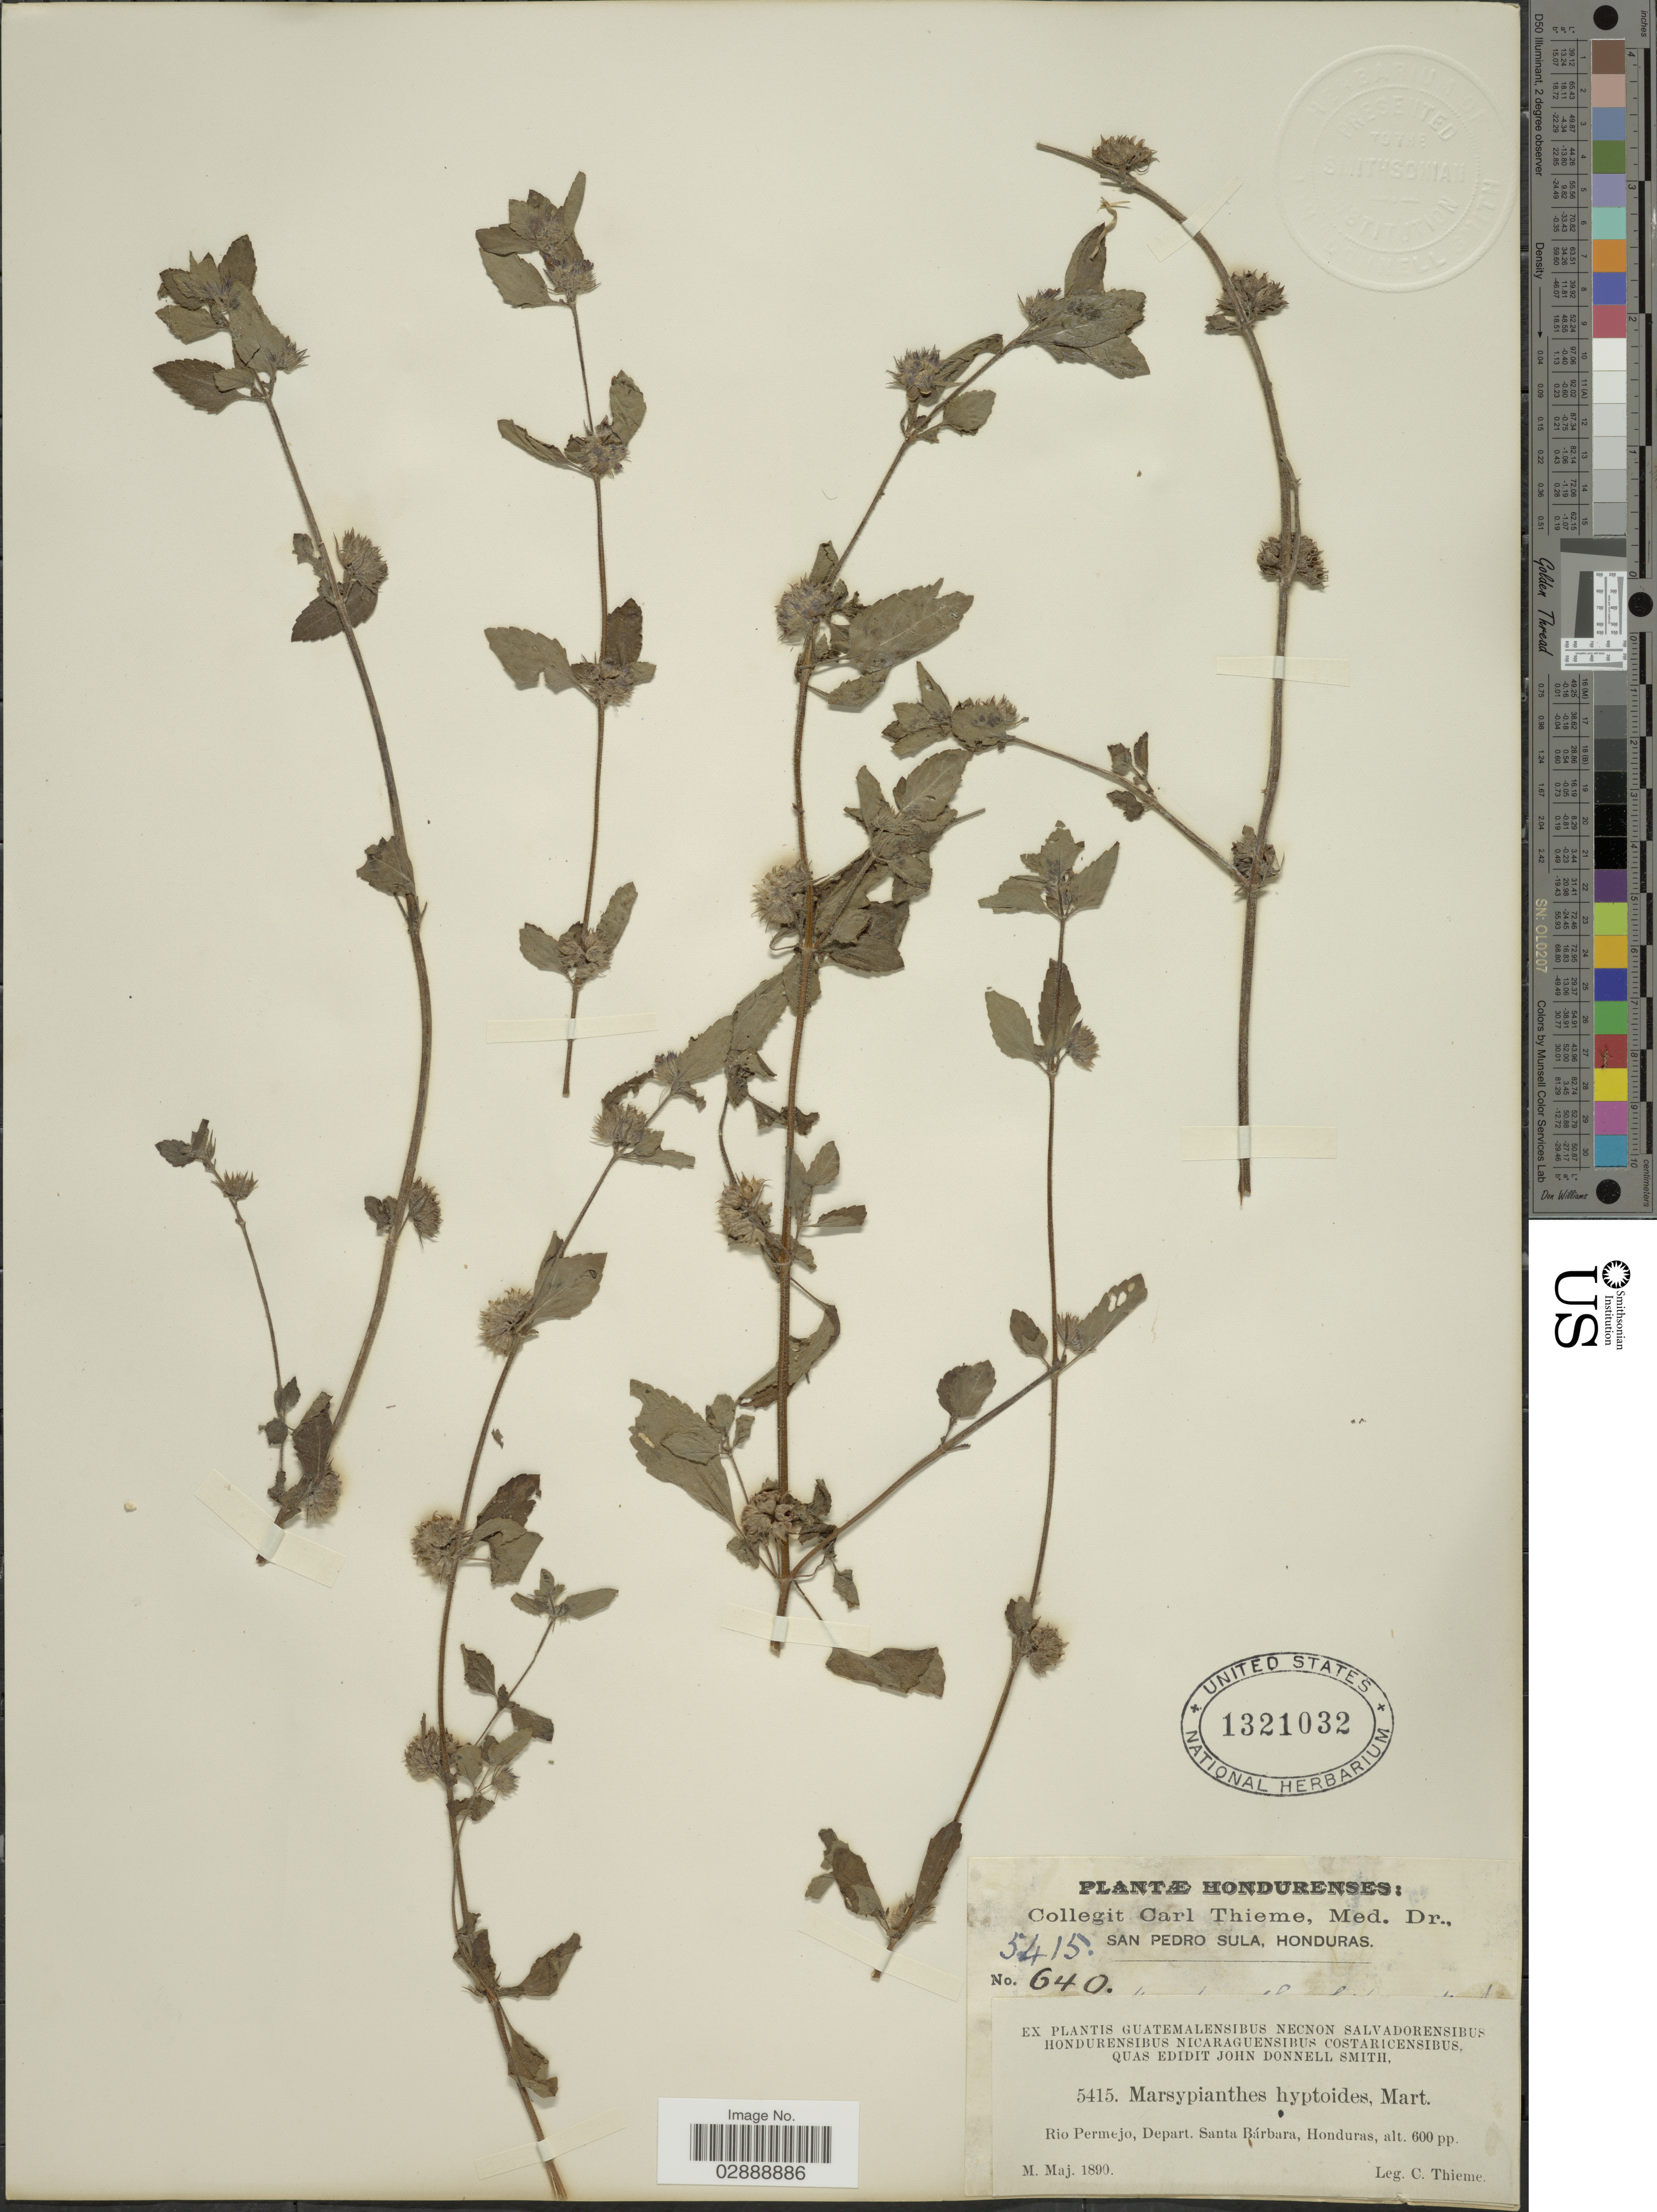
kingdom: Plantae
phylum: Tracheophyta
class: Magnoliopsida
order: Lamiales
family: Lamiaceae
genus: Marsypianthes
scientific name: Marsypianthes chamaedrys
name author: (Vahl) Kuntze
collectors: C. Thieme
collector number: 5415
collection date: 1890-05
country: Honduras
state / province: Santa Bárbara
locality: Rio Permejo, Depart. Santa Bárbara.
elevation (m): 183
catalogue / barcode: US 1321032